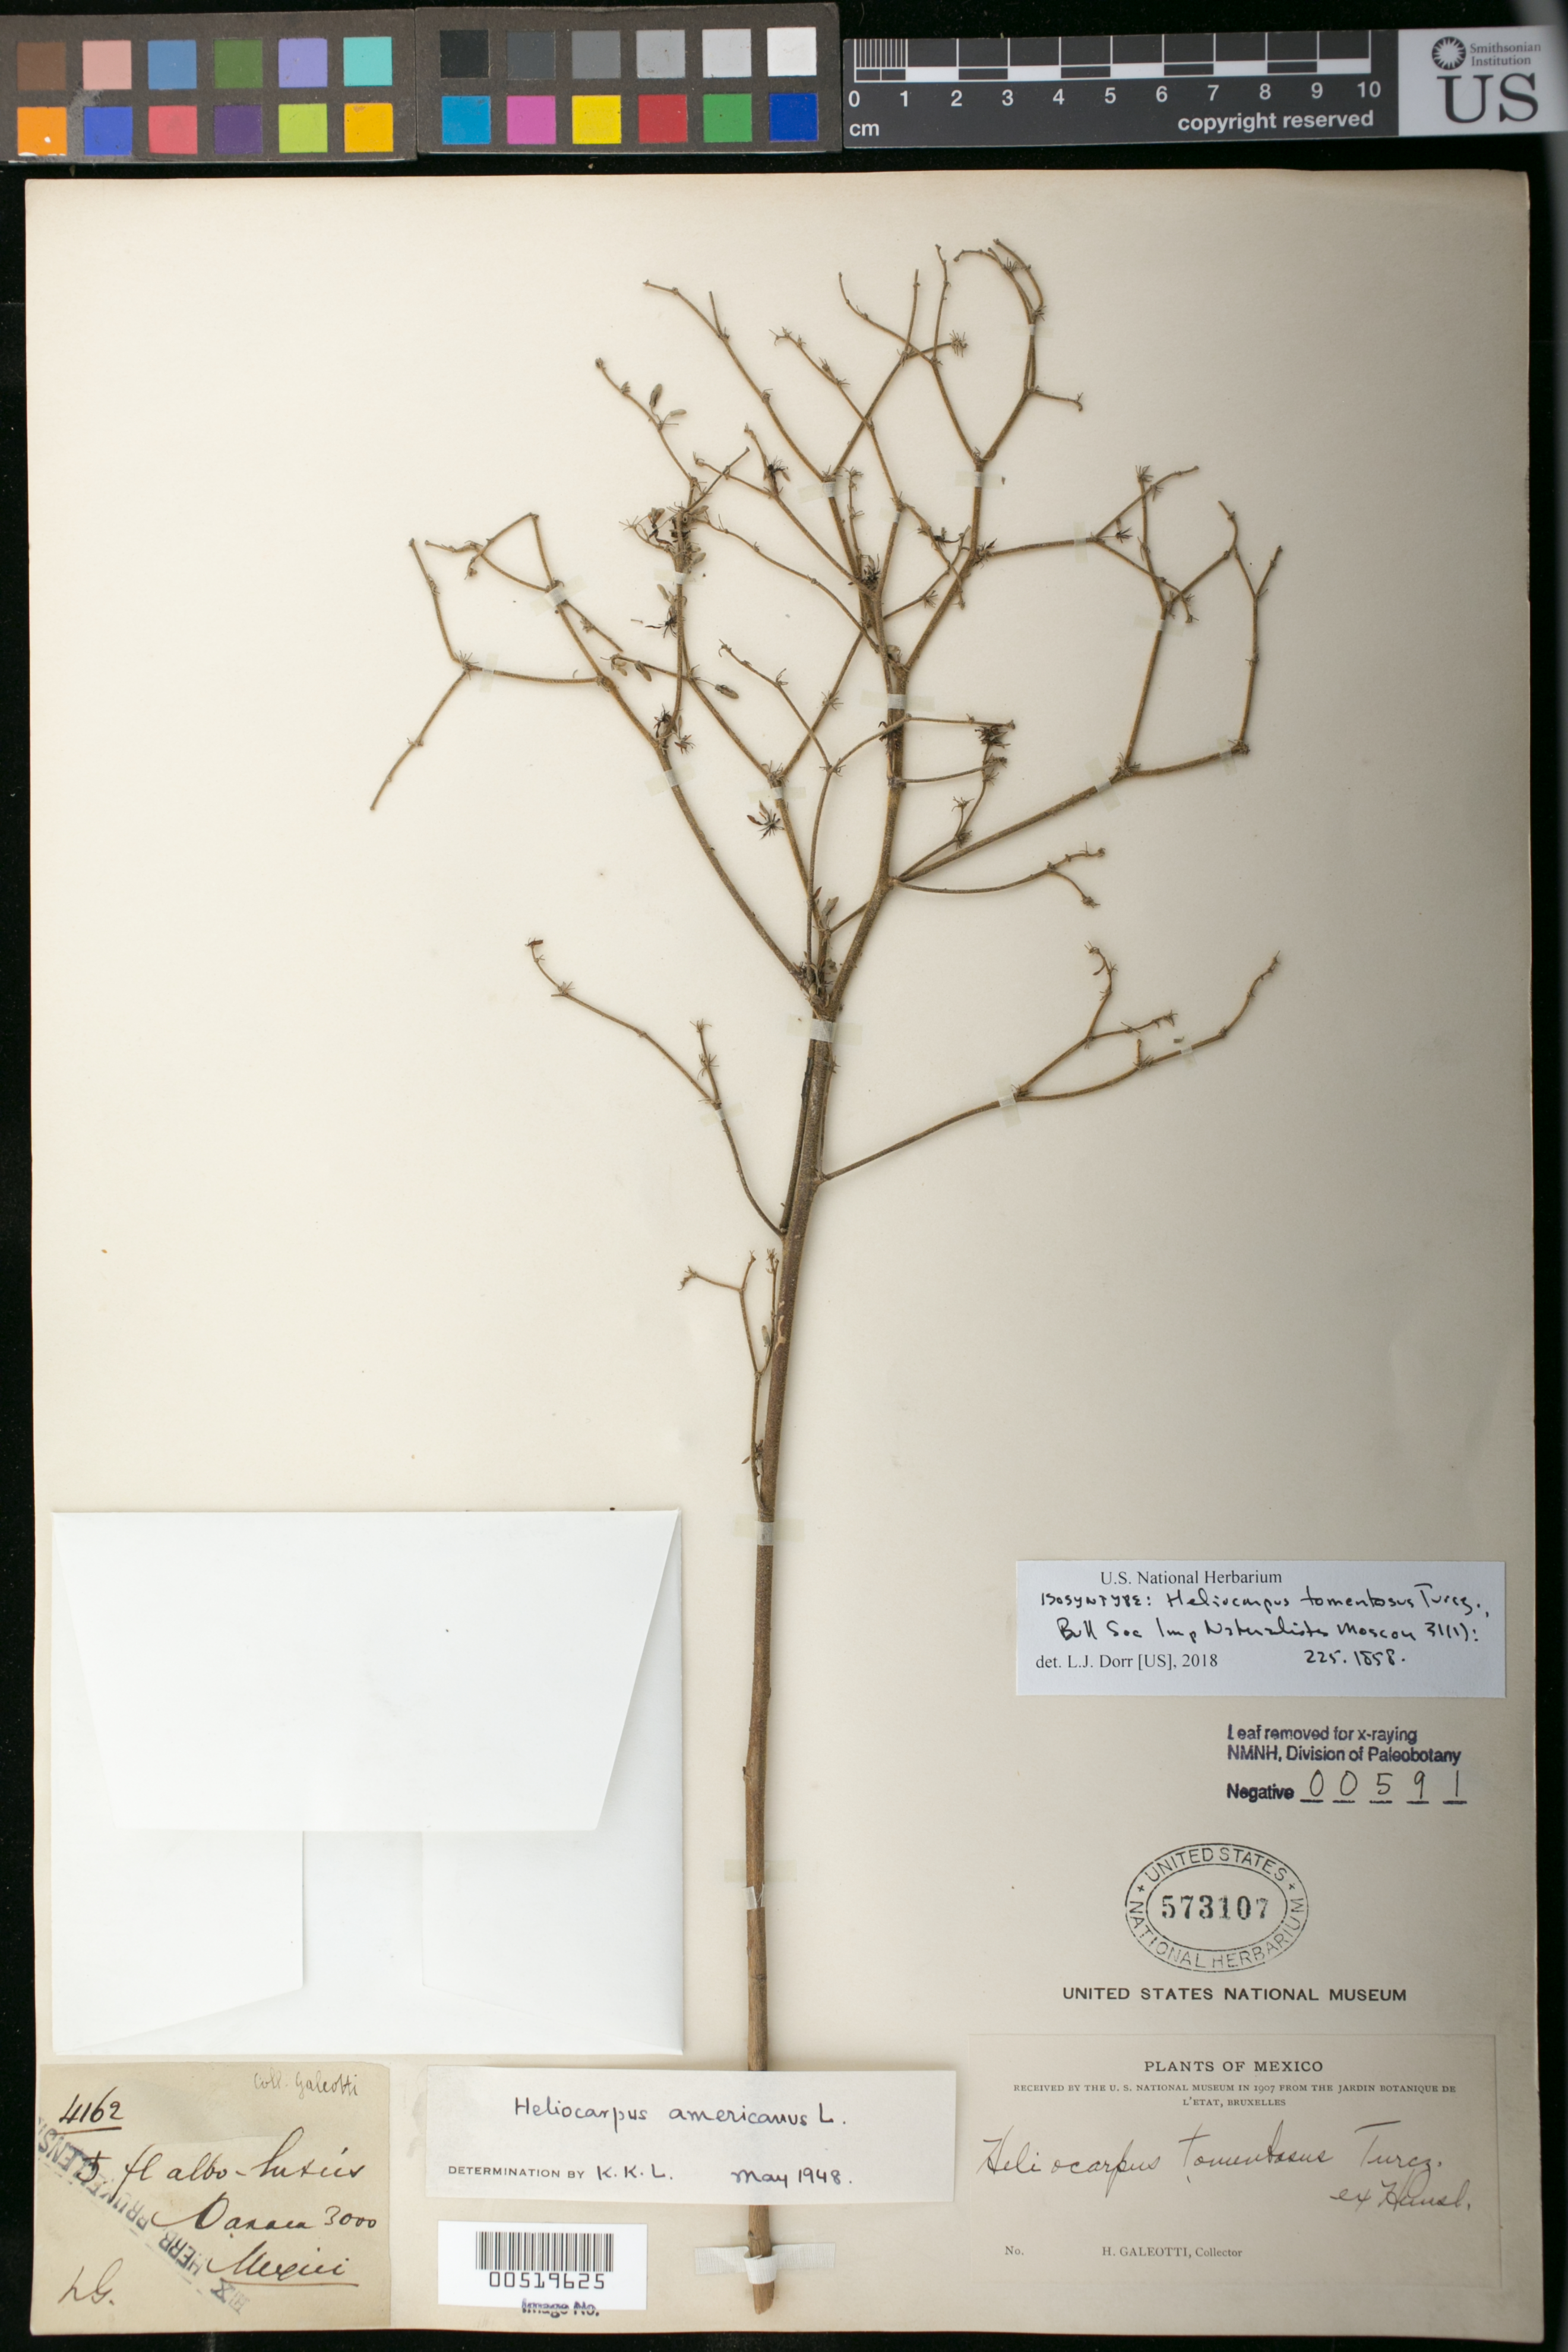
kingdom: Plantae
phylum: Tracheophyta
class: Magnoliopsida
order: Malvales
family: Malvaceae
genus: Heliocarpus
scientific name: Heliocarpus tomentosus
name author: Turcz.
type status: Isosyntype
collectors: H. G. Galeotti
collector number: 4162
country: Mexico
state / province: Oaxaca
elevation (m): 914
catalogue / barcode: US 573107